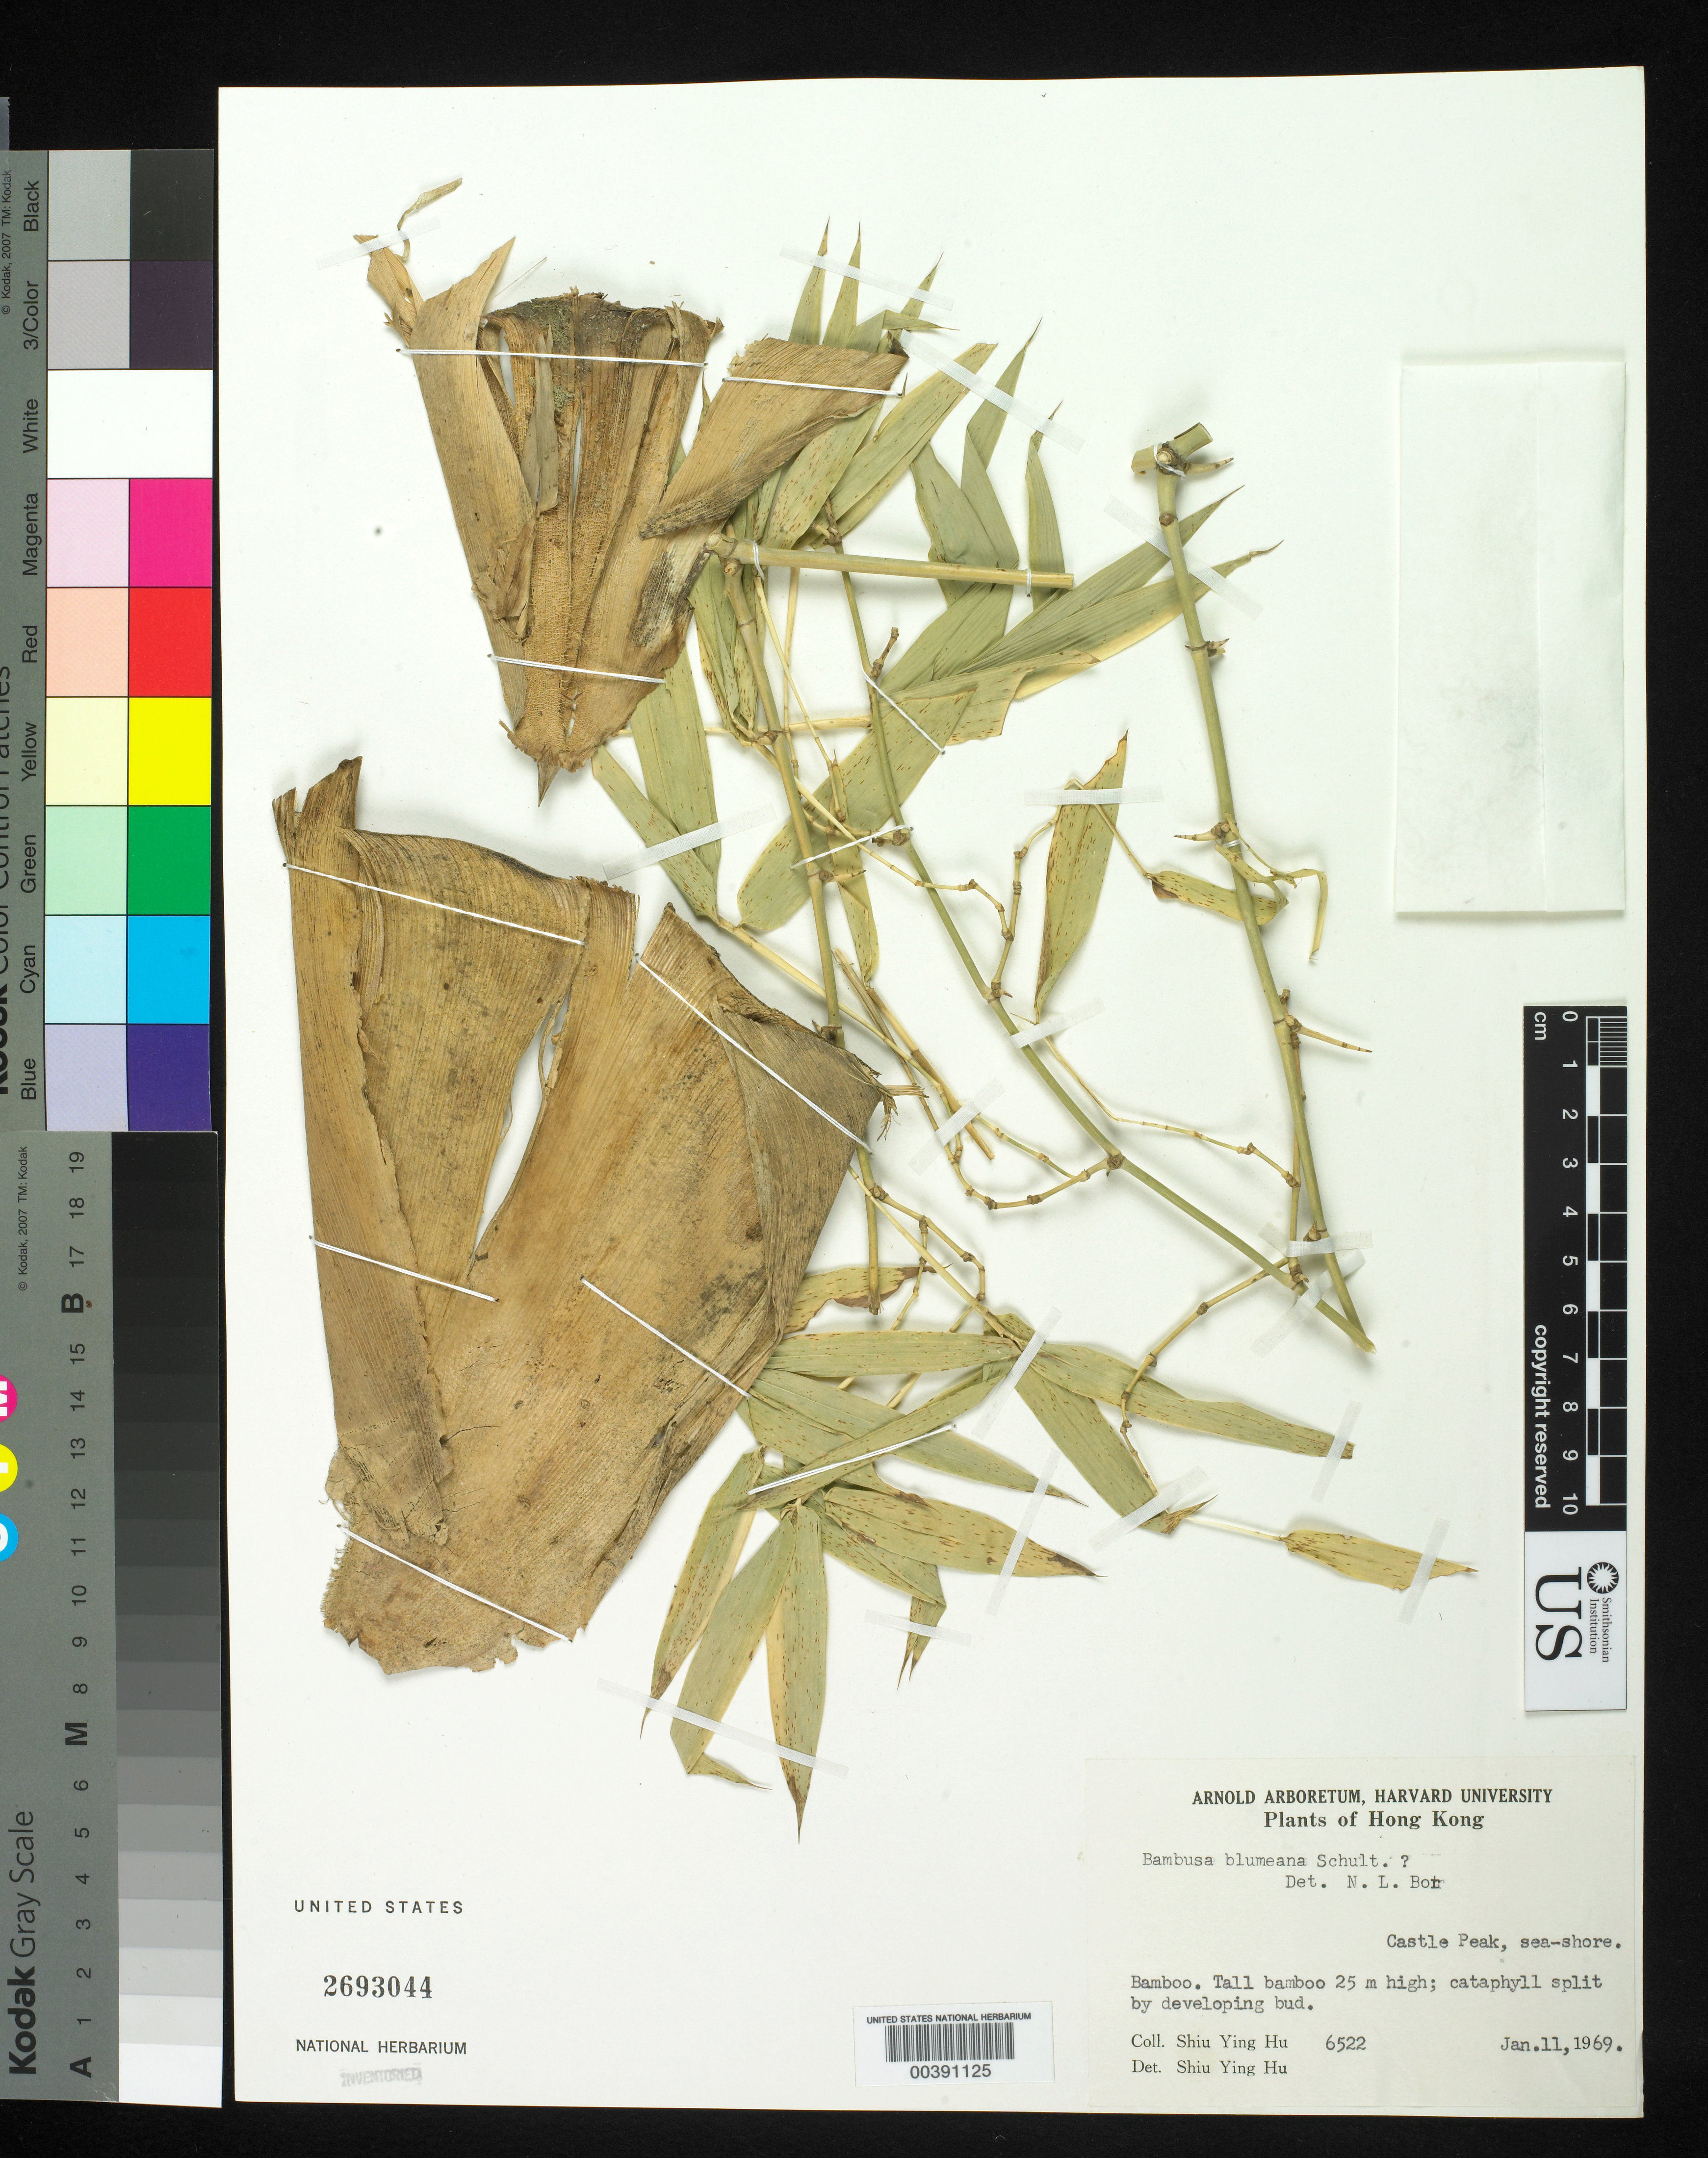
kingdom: Plantae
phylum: Tracheophyta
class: Liliopsida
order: Poales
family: Poaceae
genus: Bambusa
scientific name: Bambusa spinosa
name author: Roxb.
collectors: Y. Shiu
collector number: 6522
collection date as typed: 11 Jan 1969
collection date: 1969-01-11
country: China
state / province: Hong Kong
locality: Castle peak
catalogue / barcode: US 2693044